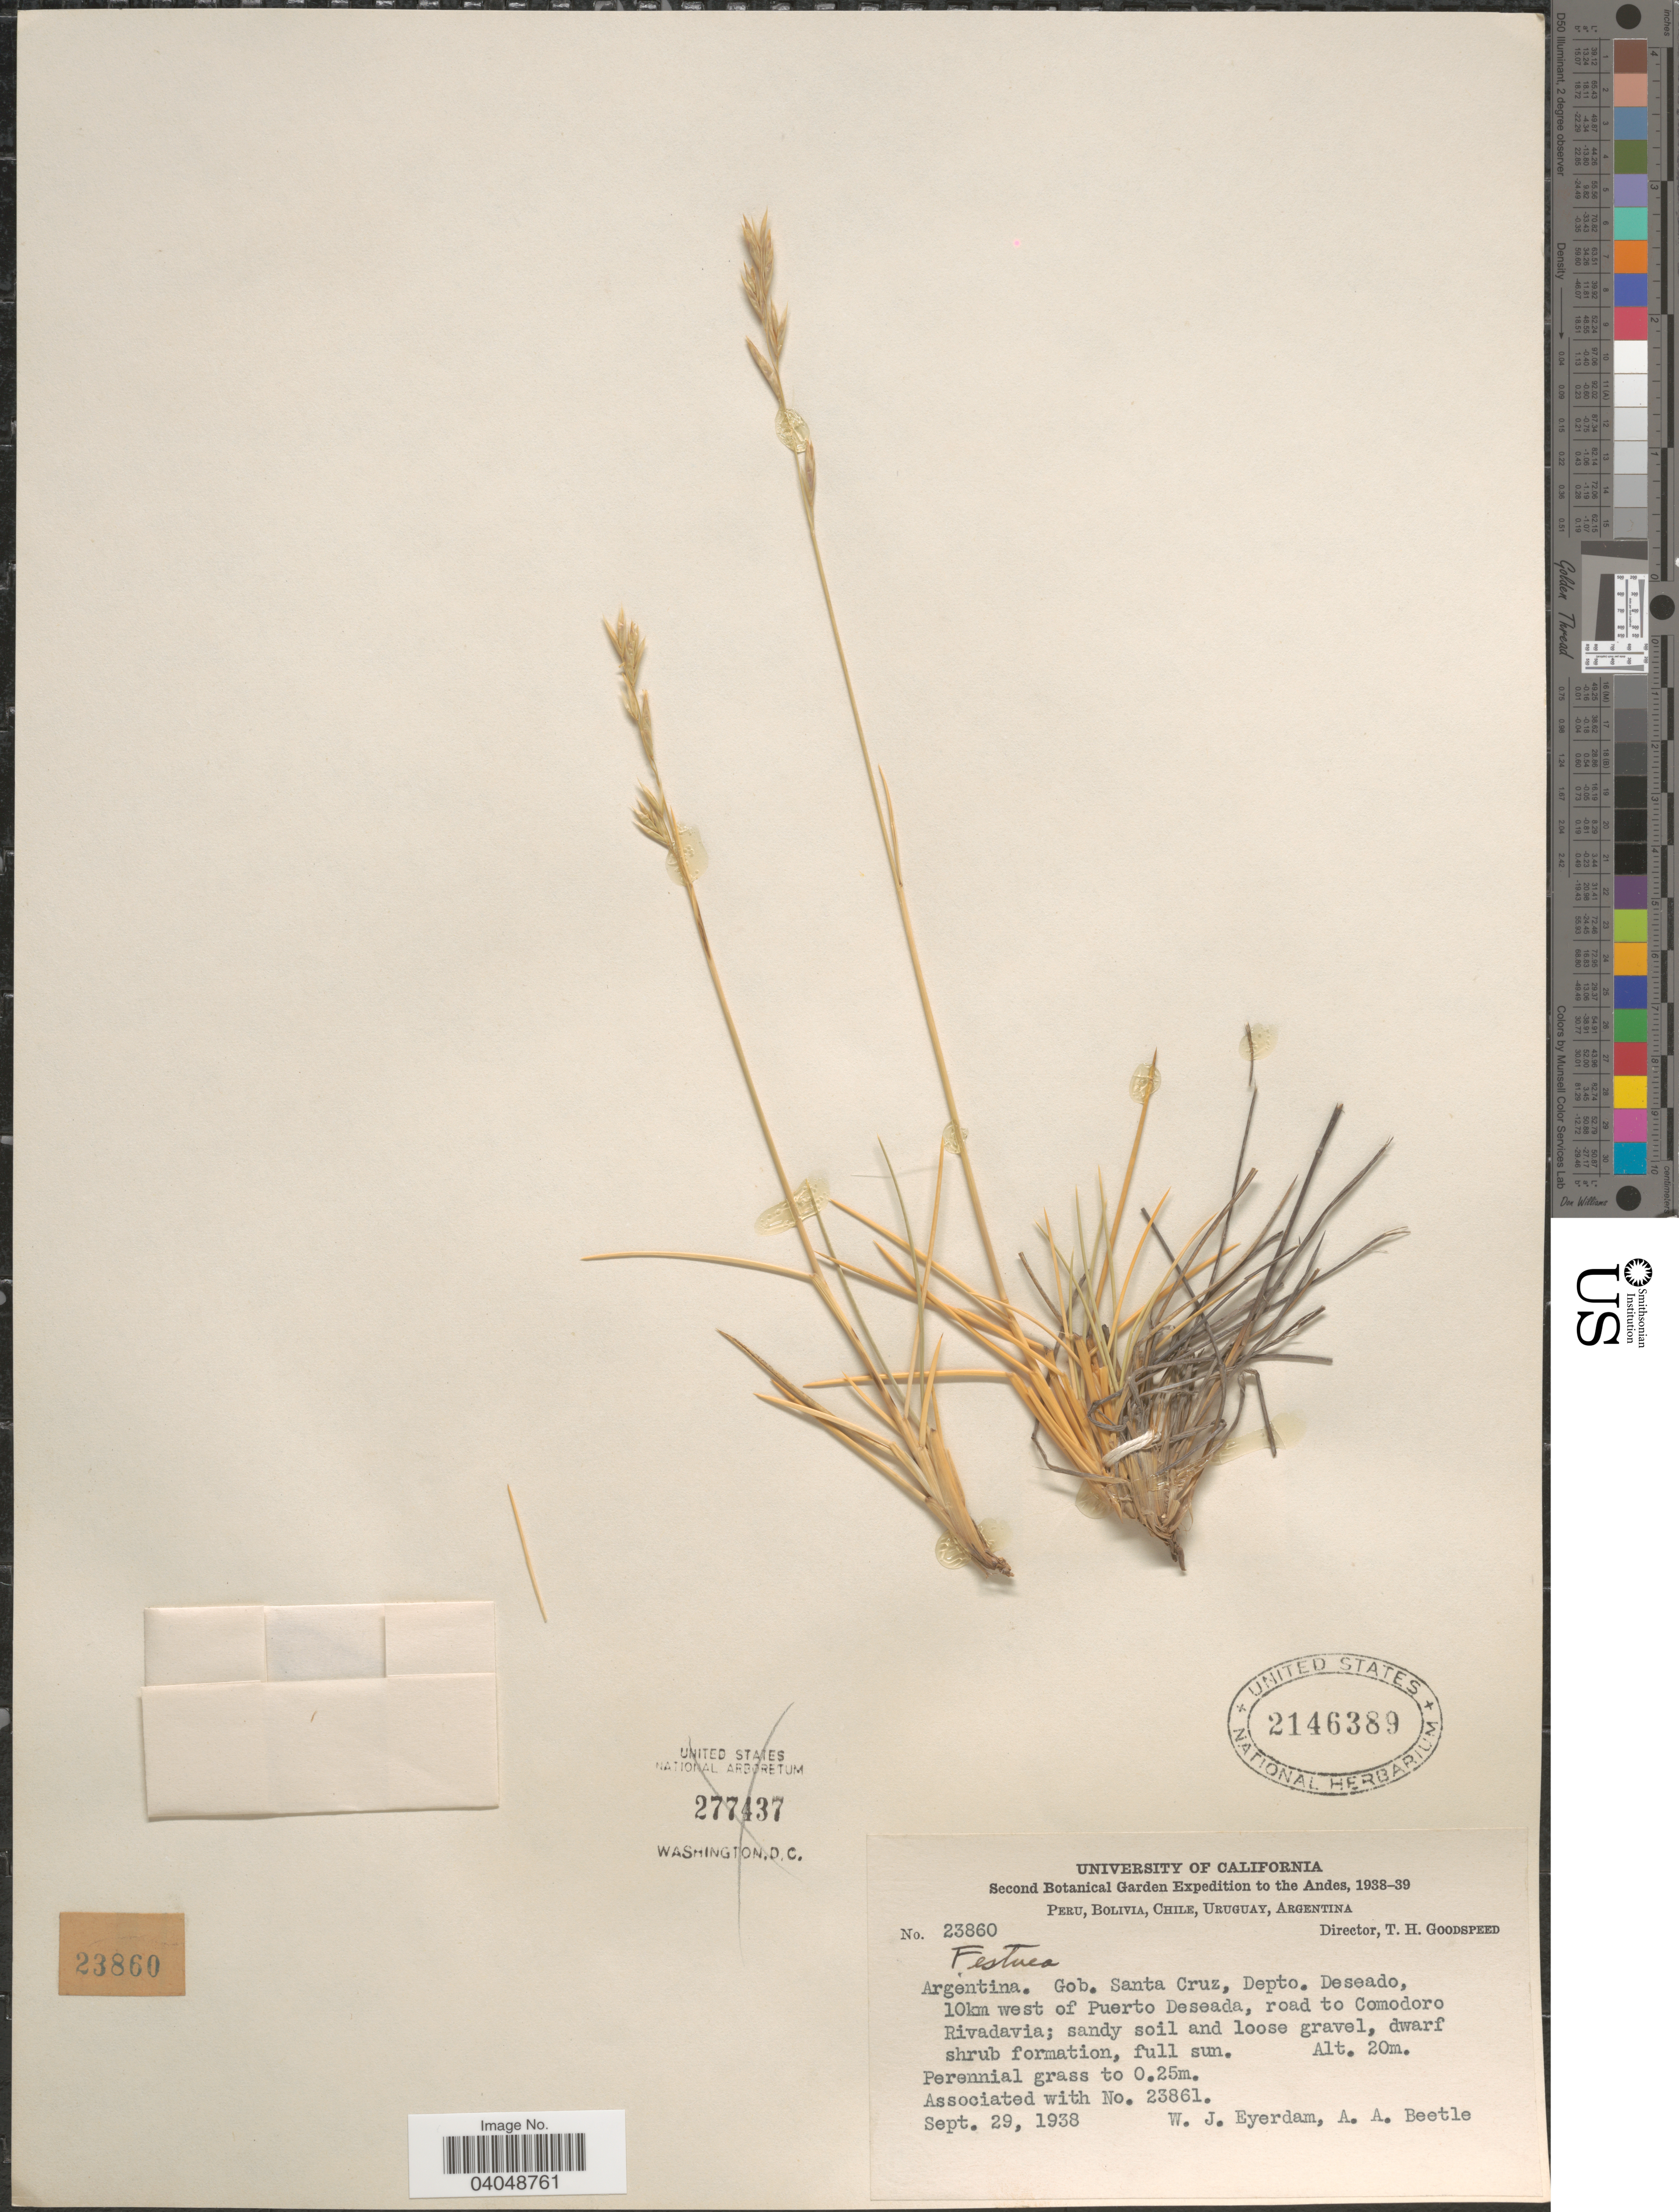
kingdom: Plantae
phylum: Tracheophyta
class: Liliopsida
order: Poales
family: Poaceae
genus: Festuca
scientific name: Festuca sp.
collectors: W. J. Eyerdam & A. A. Beetle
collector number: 23860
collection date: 1938-09-29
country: Argentina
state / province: Santa Cruz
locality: The Andes. Gob. Santa Cruz, Depto. Deseado, 10km west of Puerto Deseada, road to Comodoro Rivadavia.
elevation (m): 20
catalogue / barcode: US 2146389